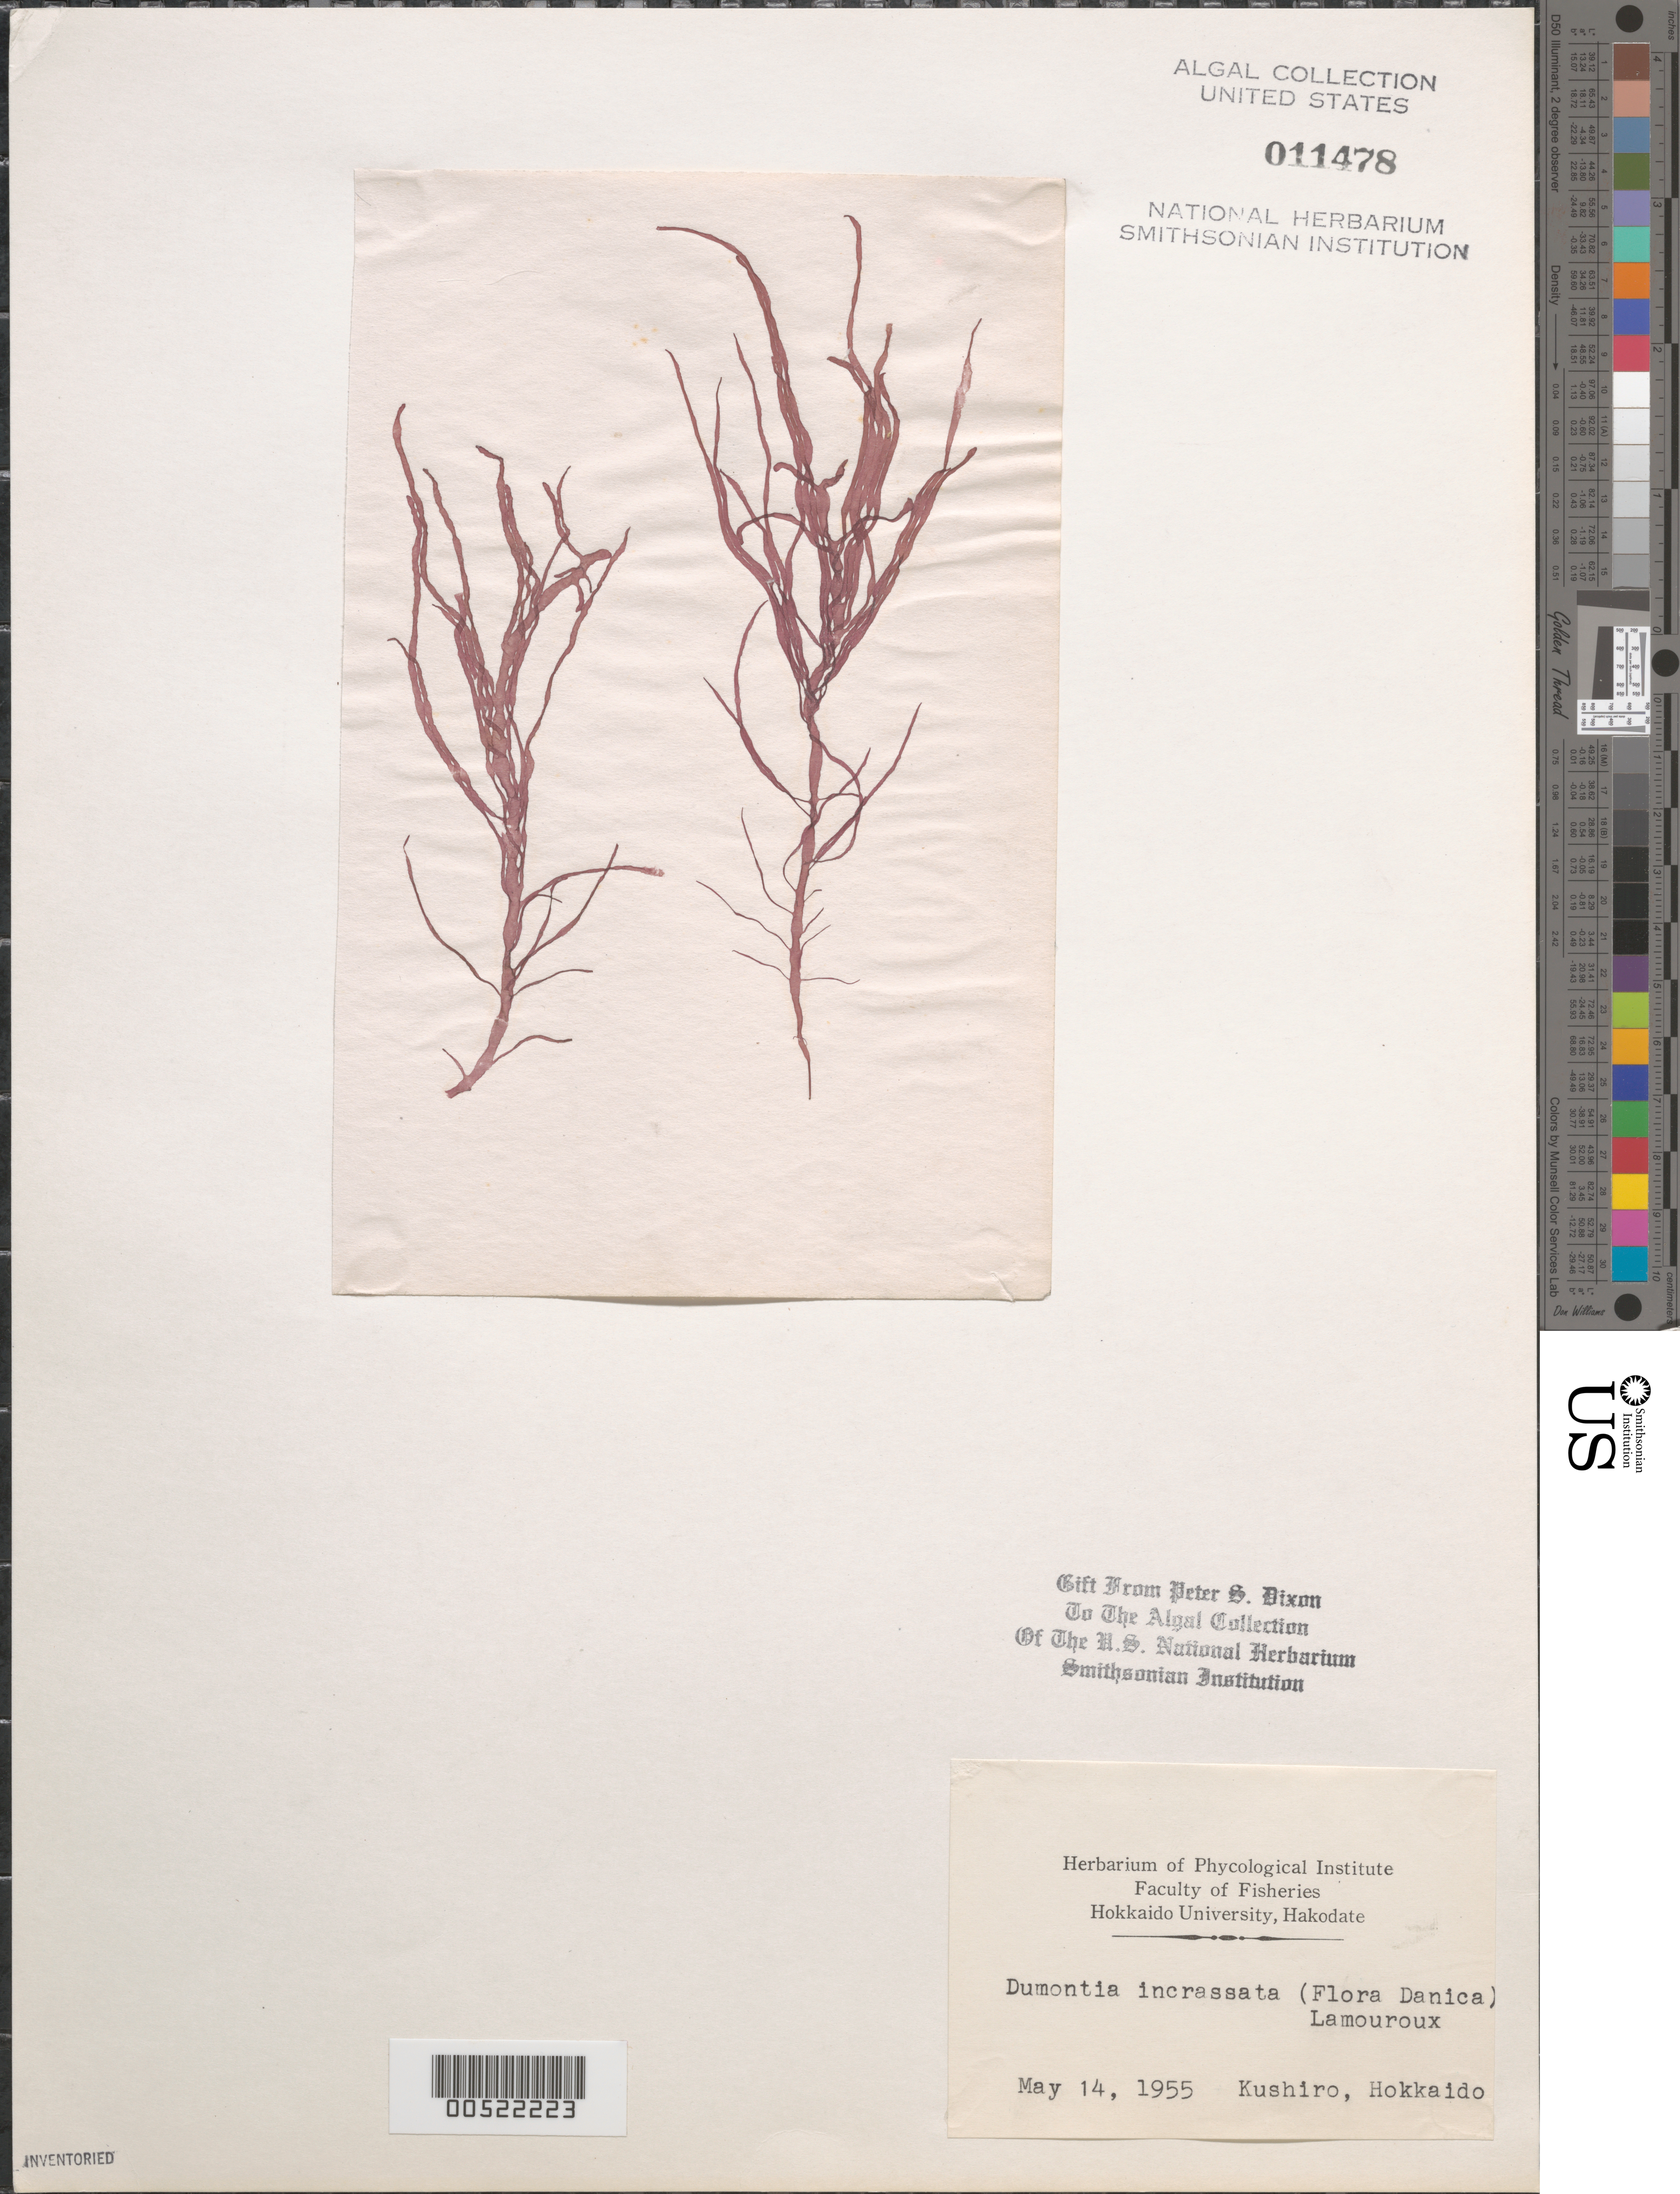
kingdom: Plantae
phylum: Rhodophyta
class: Florideophyceae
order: Gigartinales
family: Dumontiaceae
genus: Dumontia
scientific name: Dumontia contorta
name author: (S.G. Gmel.) Rupr.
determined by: Algae name updating Project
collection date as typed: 14 May 1955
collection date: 1955-05-14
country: Japan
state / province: Hokkaido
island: Hokkaido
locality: Kushiro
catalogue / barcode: US 11478